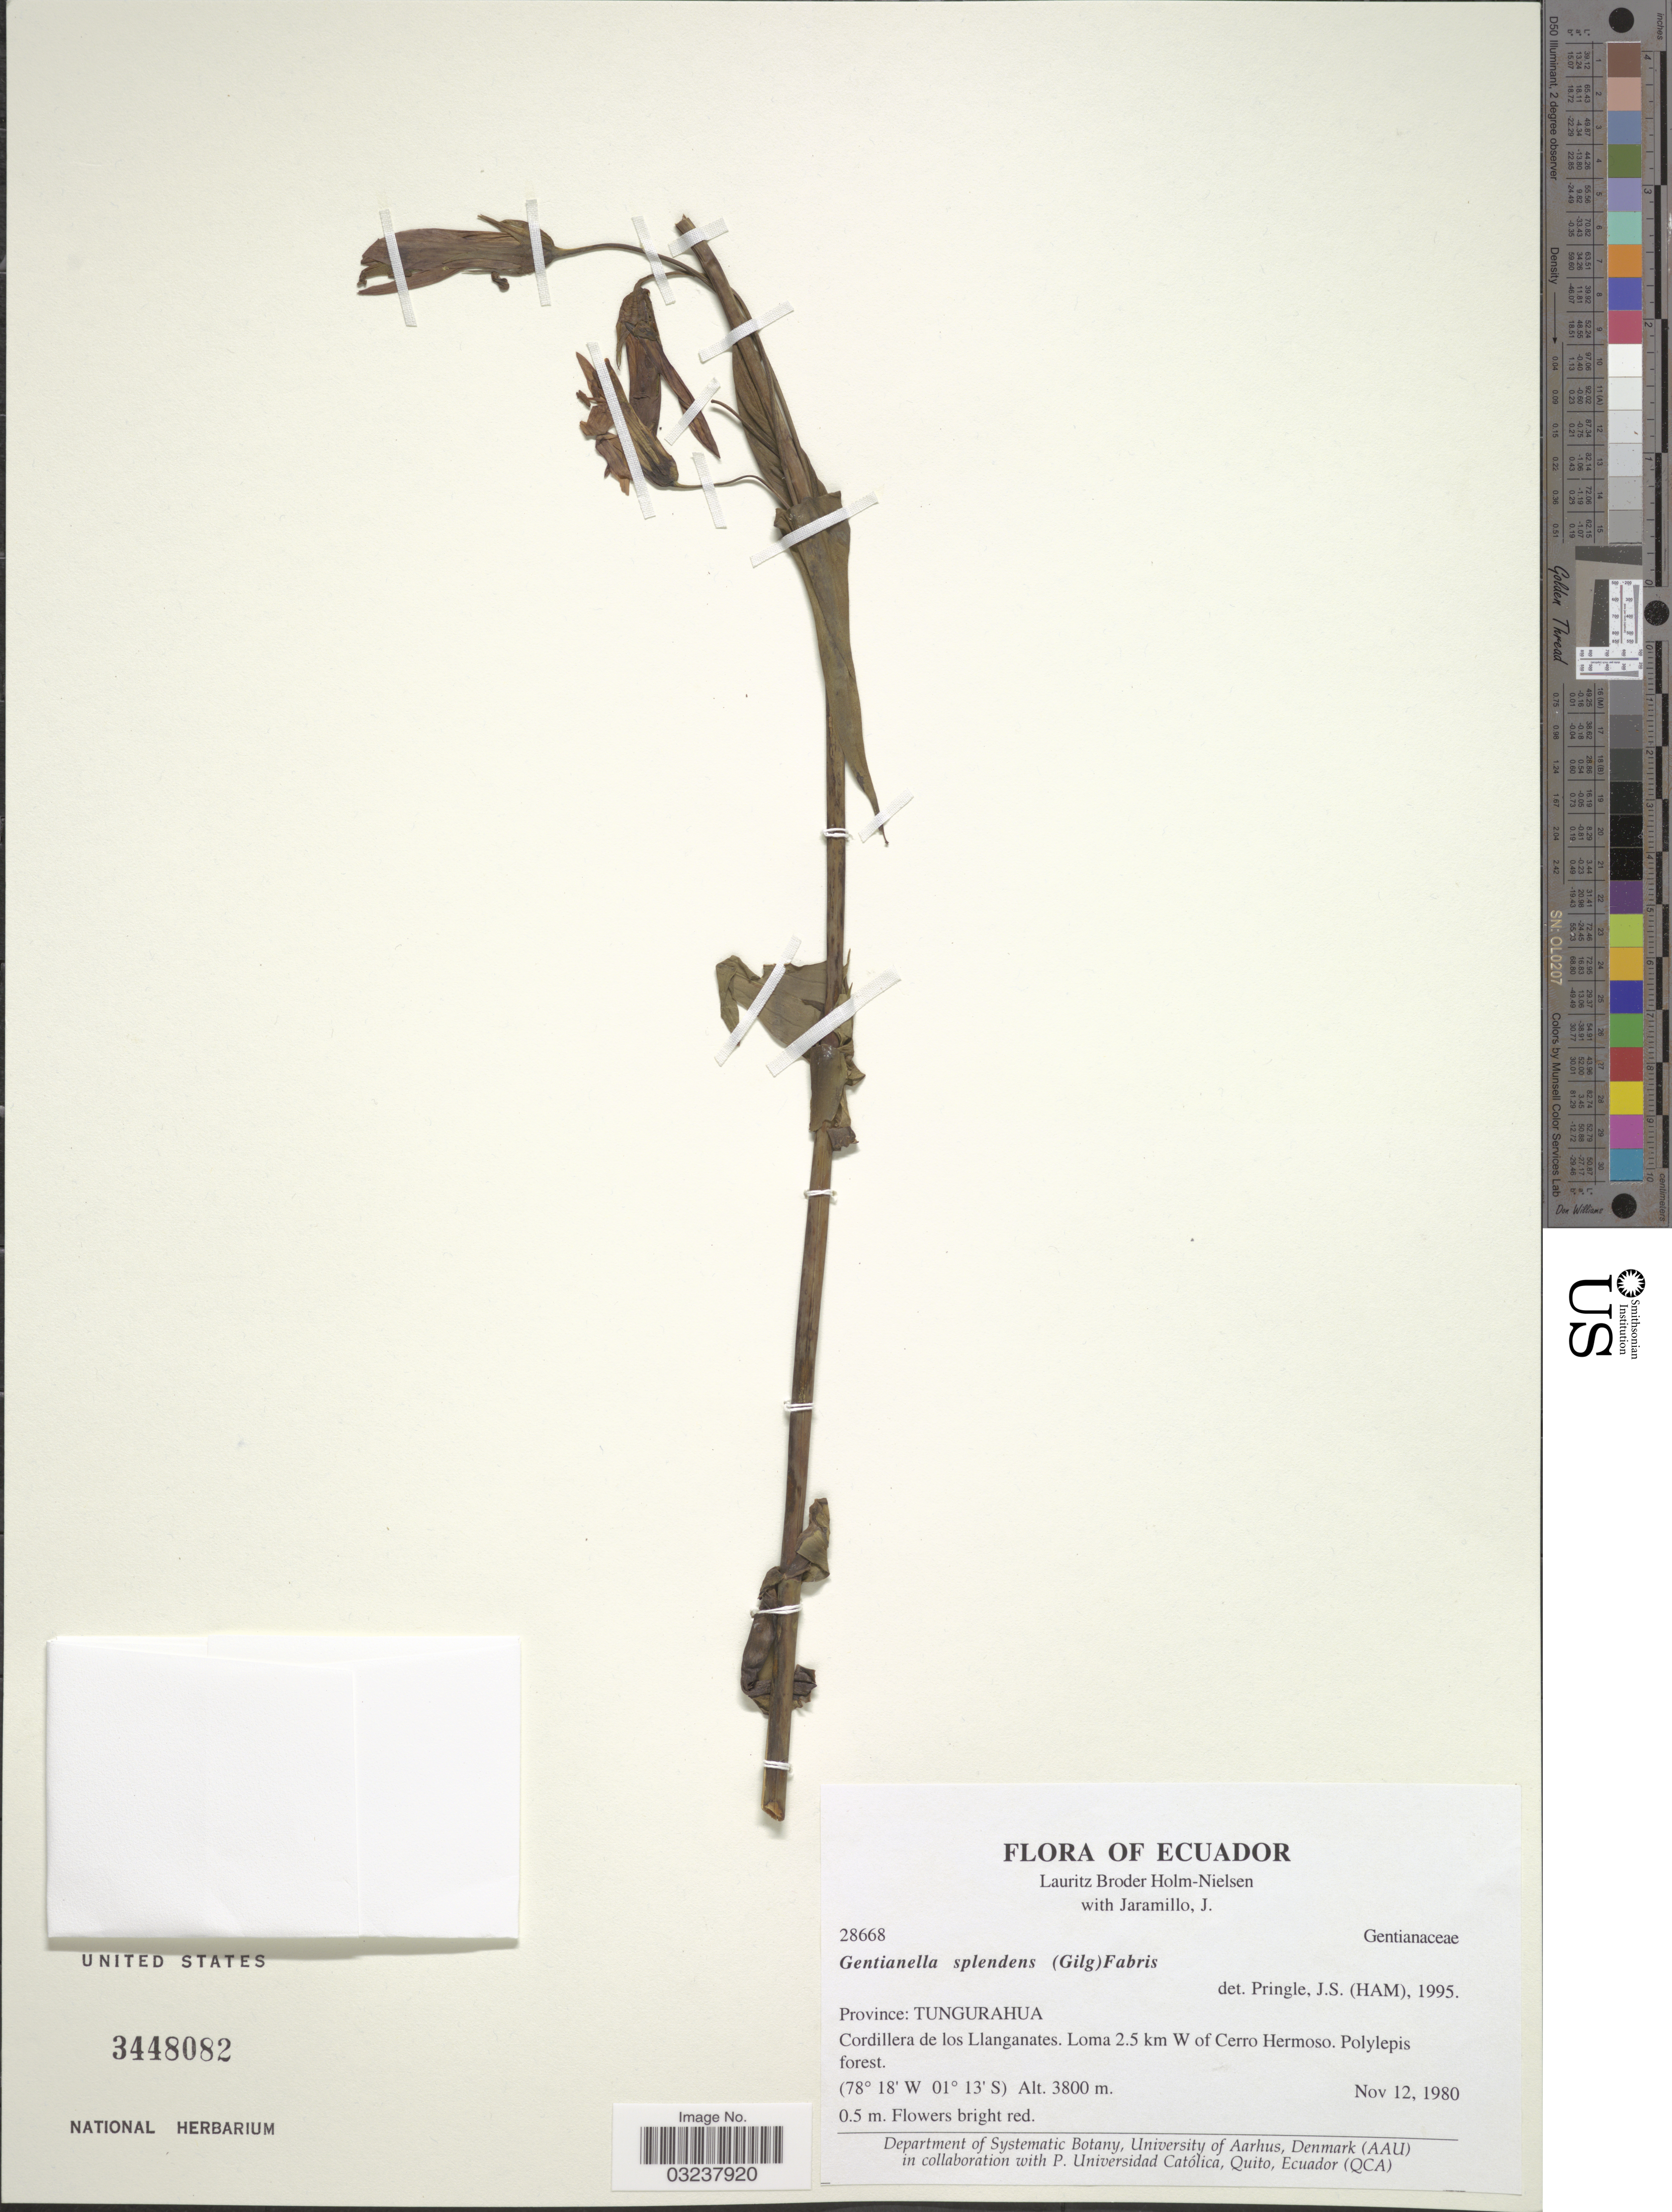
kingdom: Plantae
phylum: Tracheophyta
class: Magnoliopsida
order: Gentianales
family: Gentianaceae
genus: Gentianella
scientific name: Gentianella splendens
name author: (Gilg) Fabris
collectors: L. B. Holm-Nielsen & J. Jaramillo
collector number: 28668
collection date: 1980-11-12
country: Ecuador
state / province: Tungurahua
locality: Cordillera de los Llanganates. Loma 2.5 km W of Cerro Hermoso.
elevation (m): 3800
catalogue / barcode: US 3448082